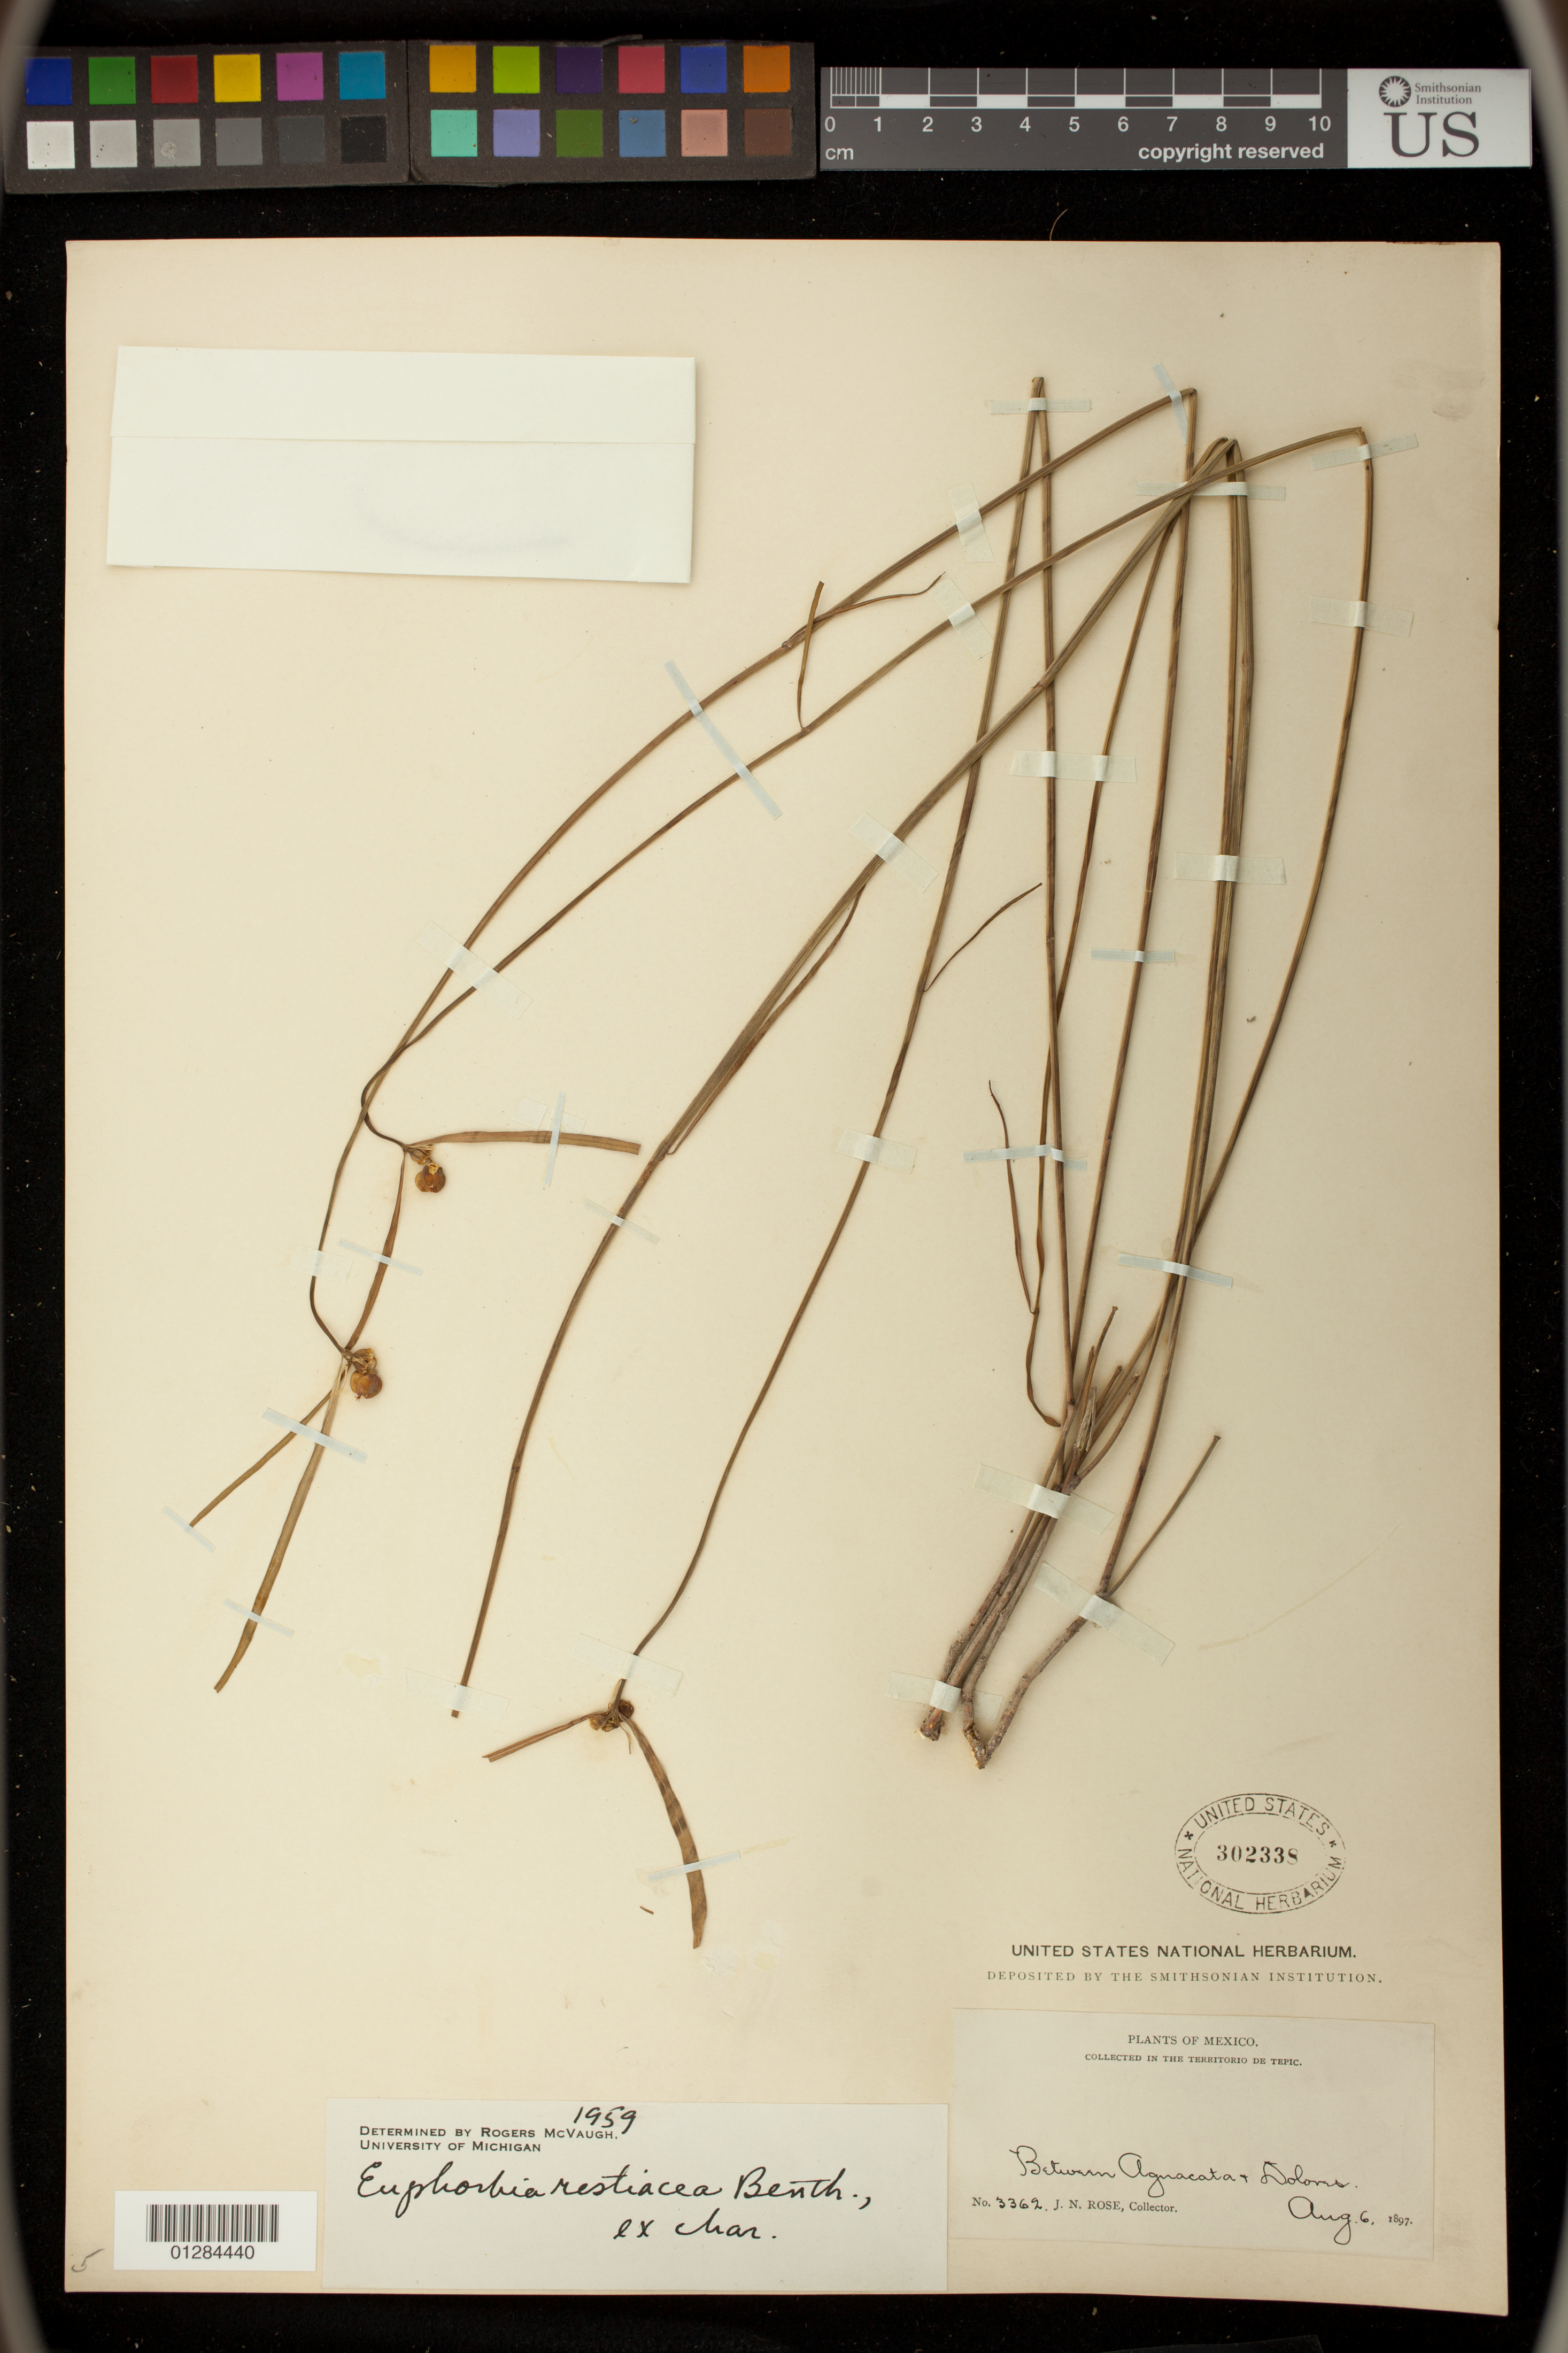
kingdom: Plantae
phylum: Tracheophyta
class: Magnoliopsida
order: Malpighiales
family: Euphorbiaceae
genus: Euphorbia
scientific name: Euphorbia restiacea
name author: Benth.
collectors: J. N. Rose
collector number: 3362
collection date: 1897-08-06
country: Mexico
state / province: Nayarit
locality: Territorio de Tepic.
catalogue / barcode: US 302338